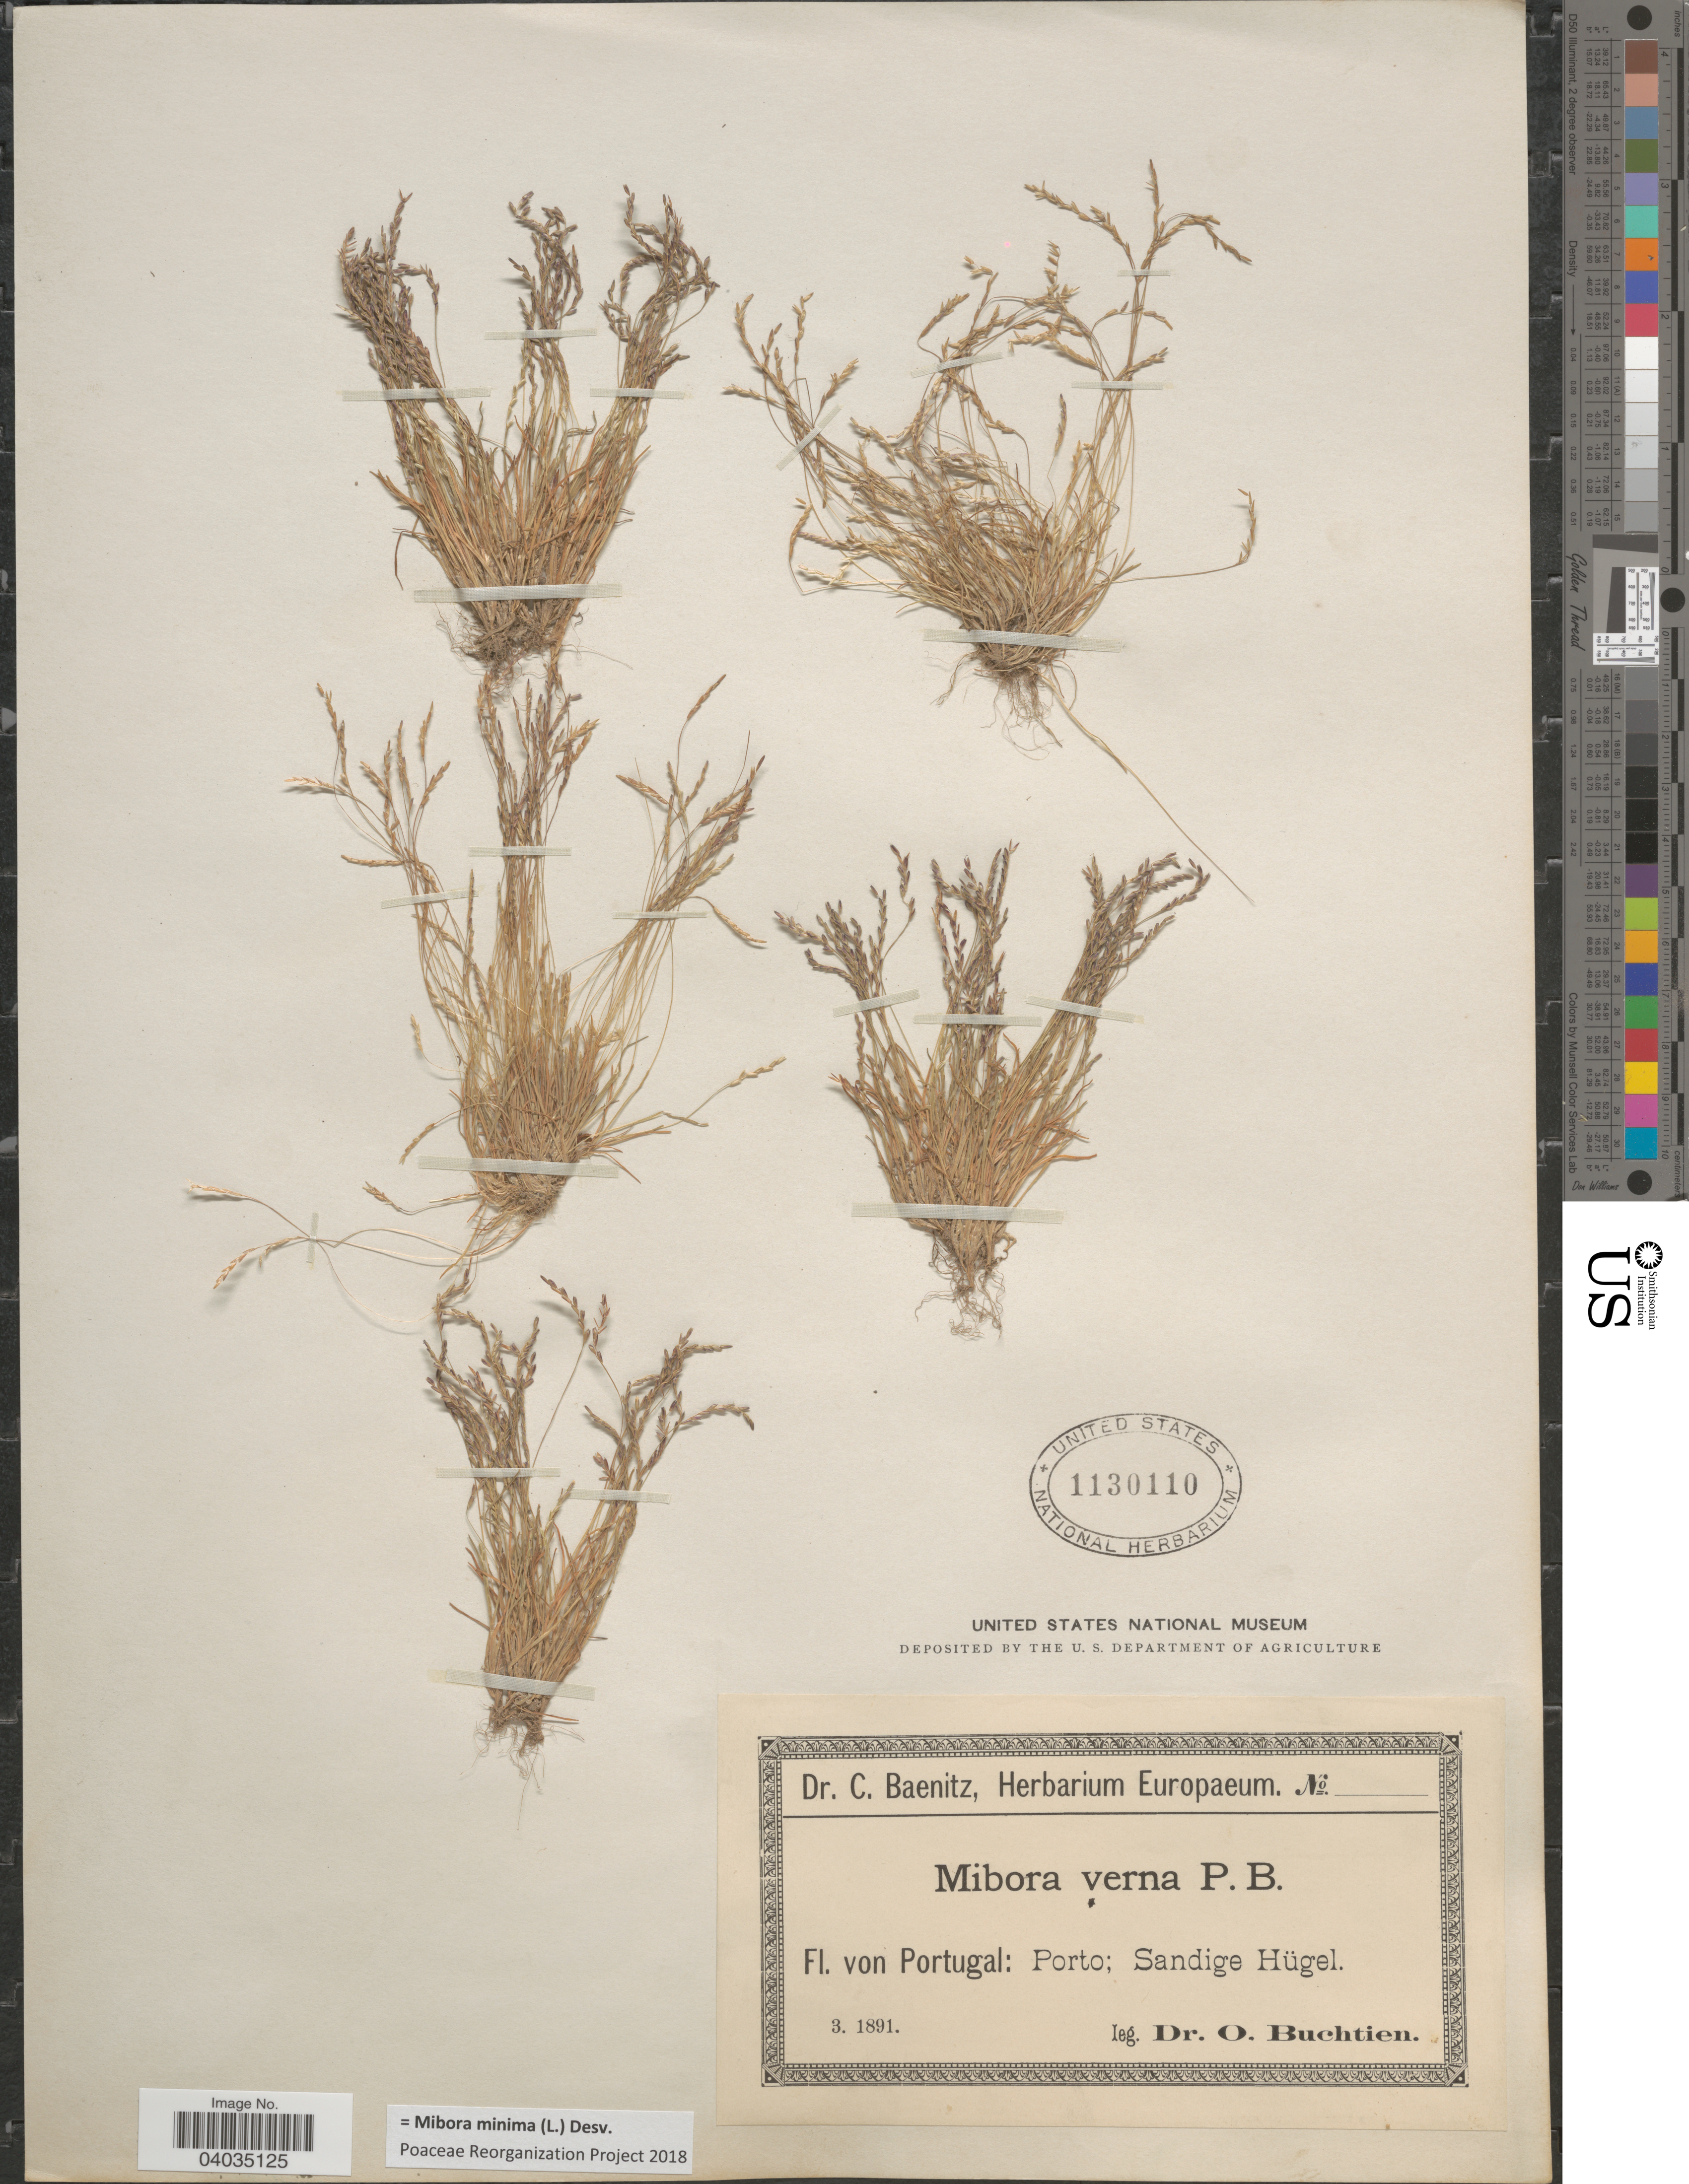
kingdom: Plantae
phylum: Tracheophyta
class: Liliopsida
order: Poales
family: Poaceae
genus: Mibora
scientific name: Mibora minima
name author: (L.) Desv.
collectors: O. Buchtien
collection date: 1891-03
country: Portugal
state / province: Porto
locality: Sandige Hügel.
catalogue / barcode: US 1130110